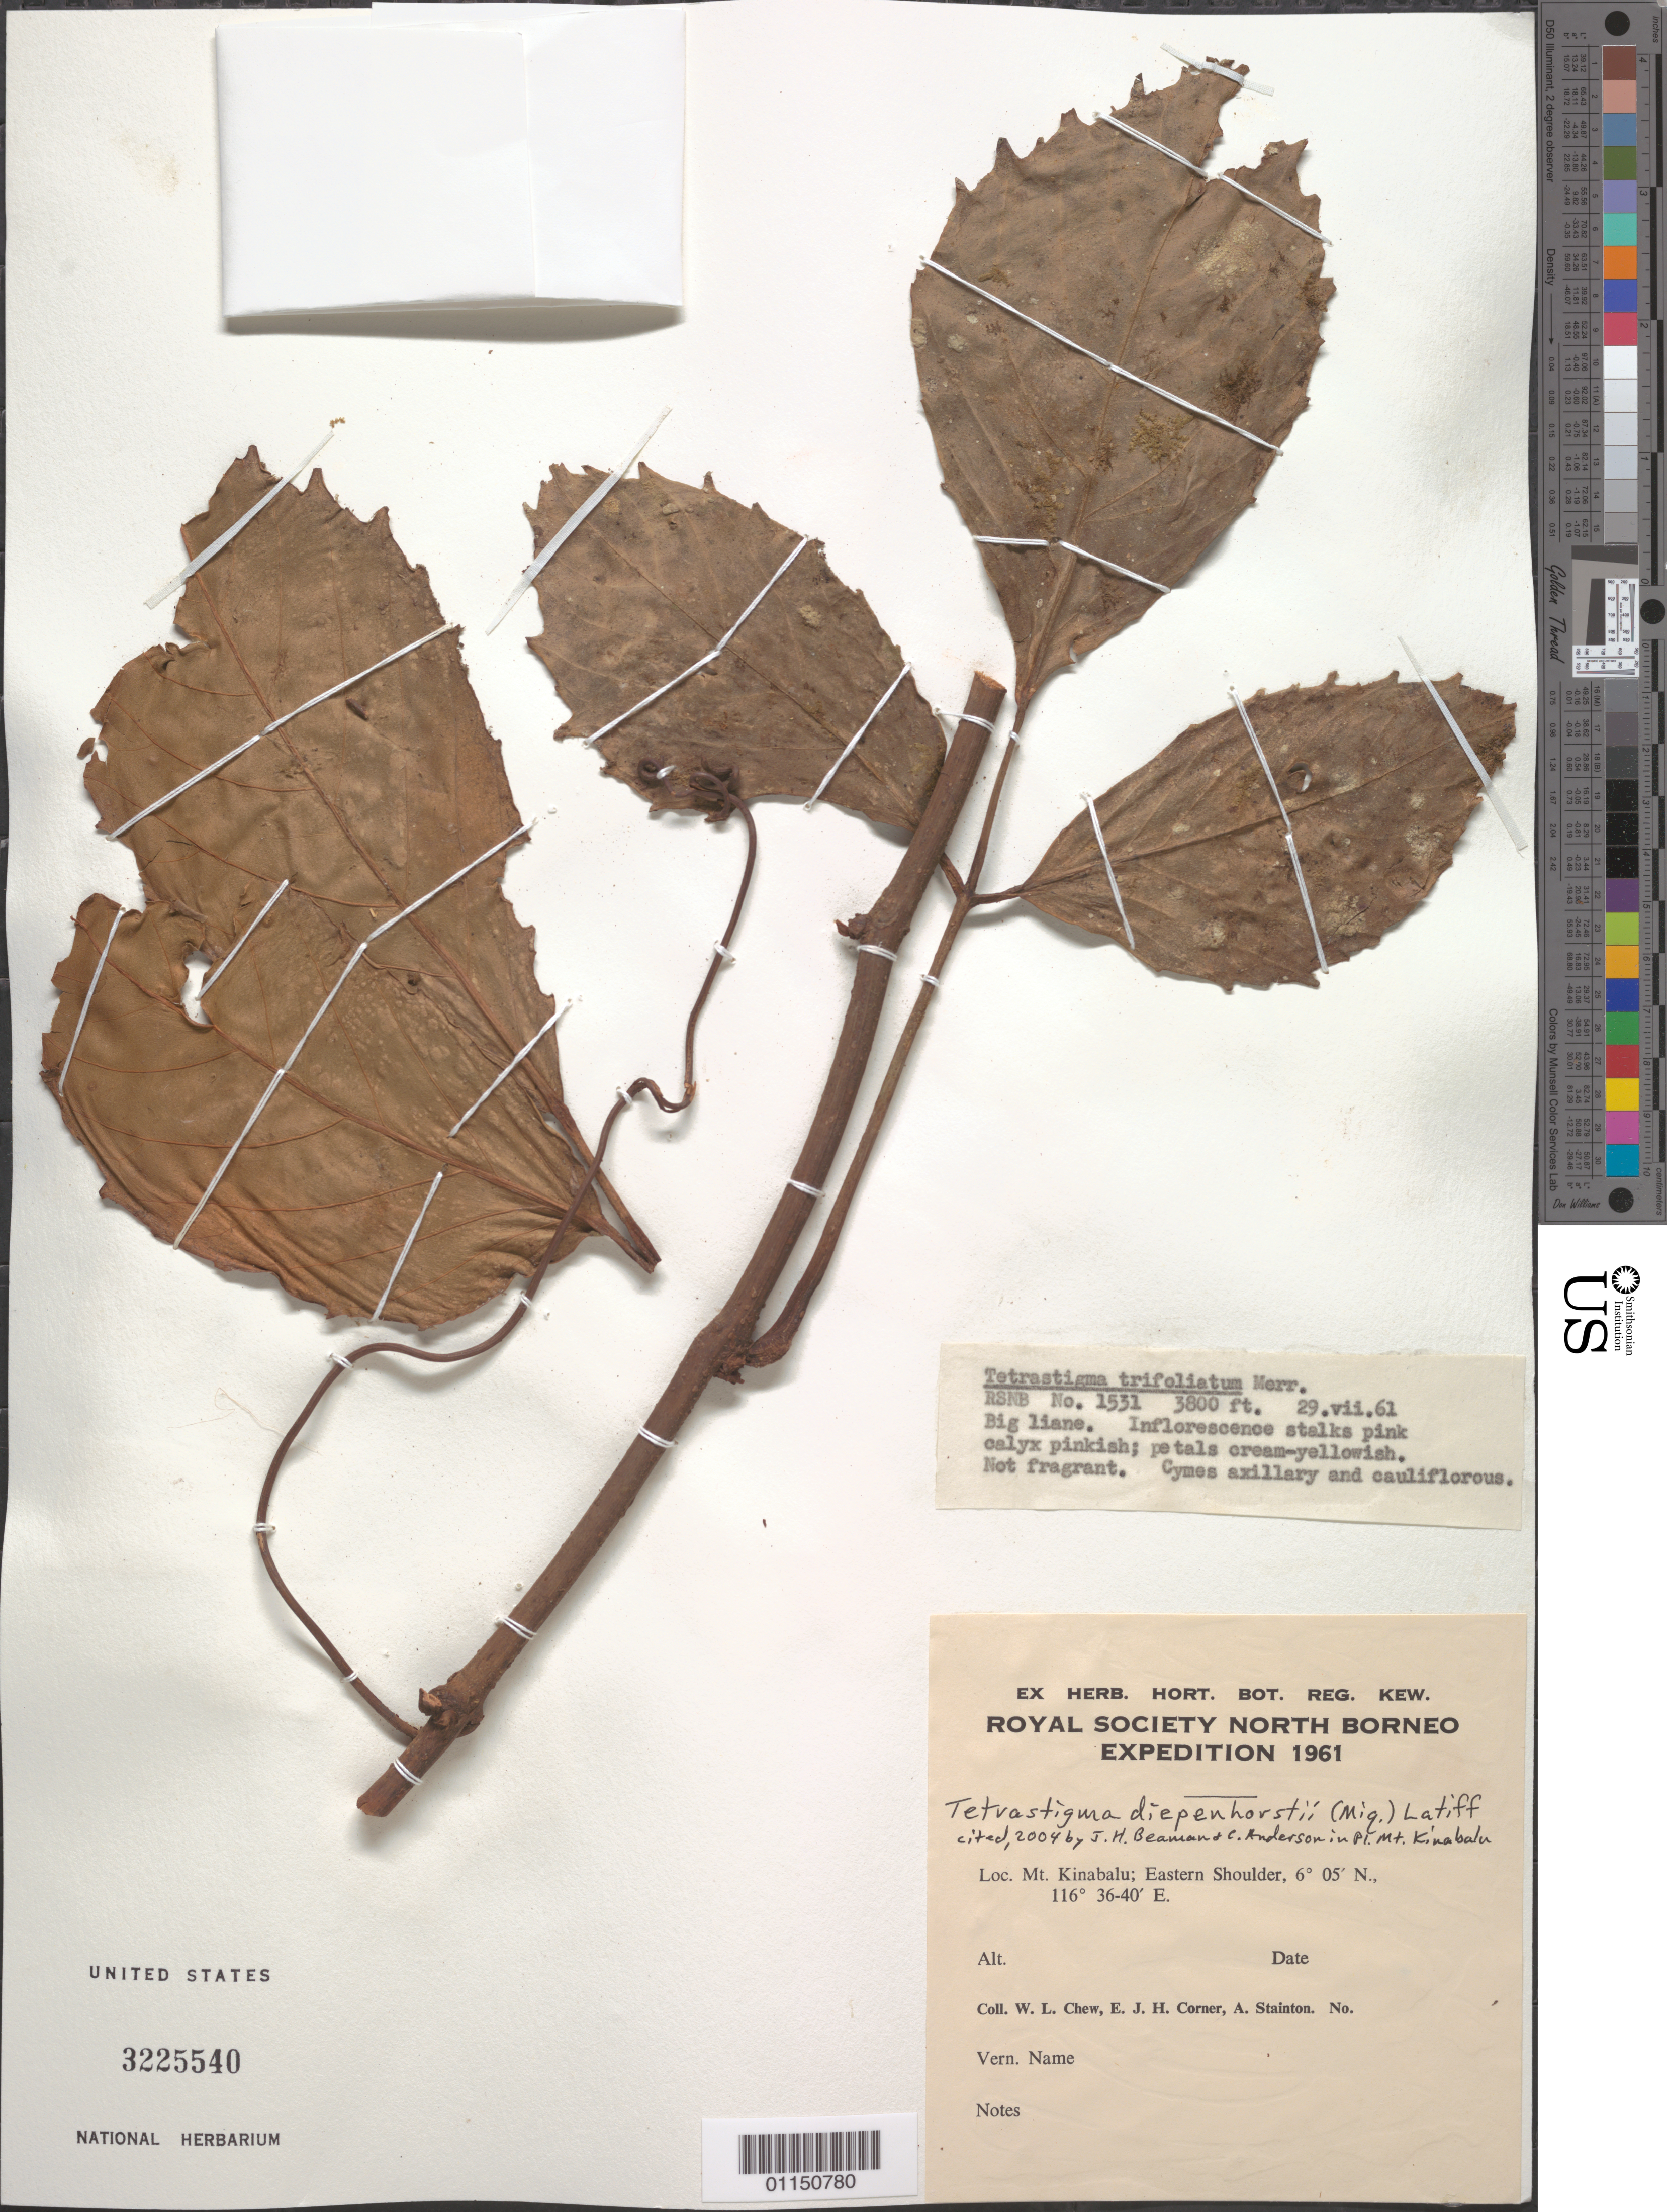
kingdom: Plantae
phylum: Tracheophyta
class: Magnoliopsida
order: Vitales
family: Vitaceae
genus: Tetrastigma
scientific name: Tetrastigma trifoliolatum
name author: Merr.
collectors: W. Chew, E. Corner & A. Stainton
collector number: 1531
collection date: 1961-07-29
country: Brunei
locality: Mt Kinabalu; E Shoulder.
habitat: Big liana.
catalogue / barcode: US 3225540